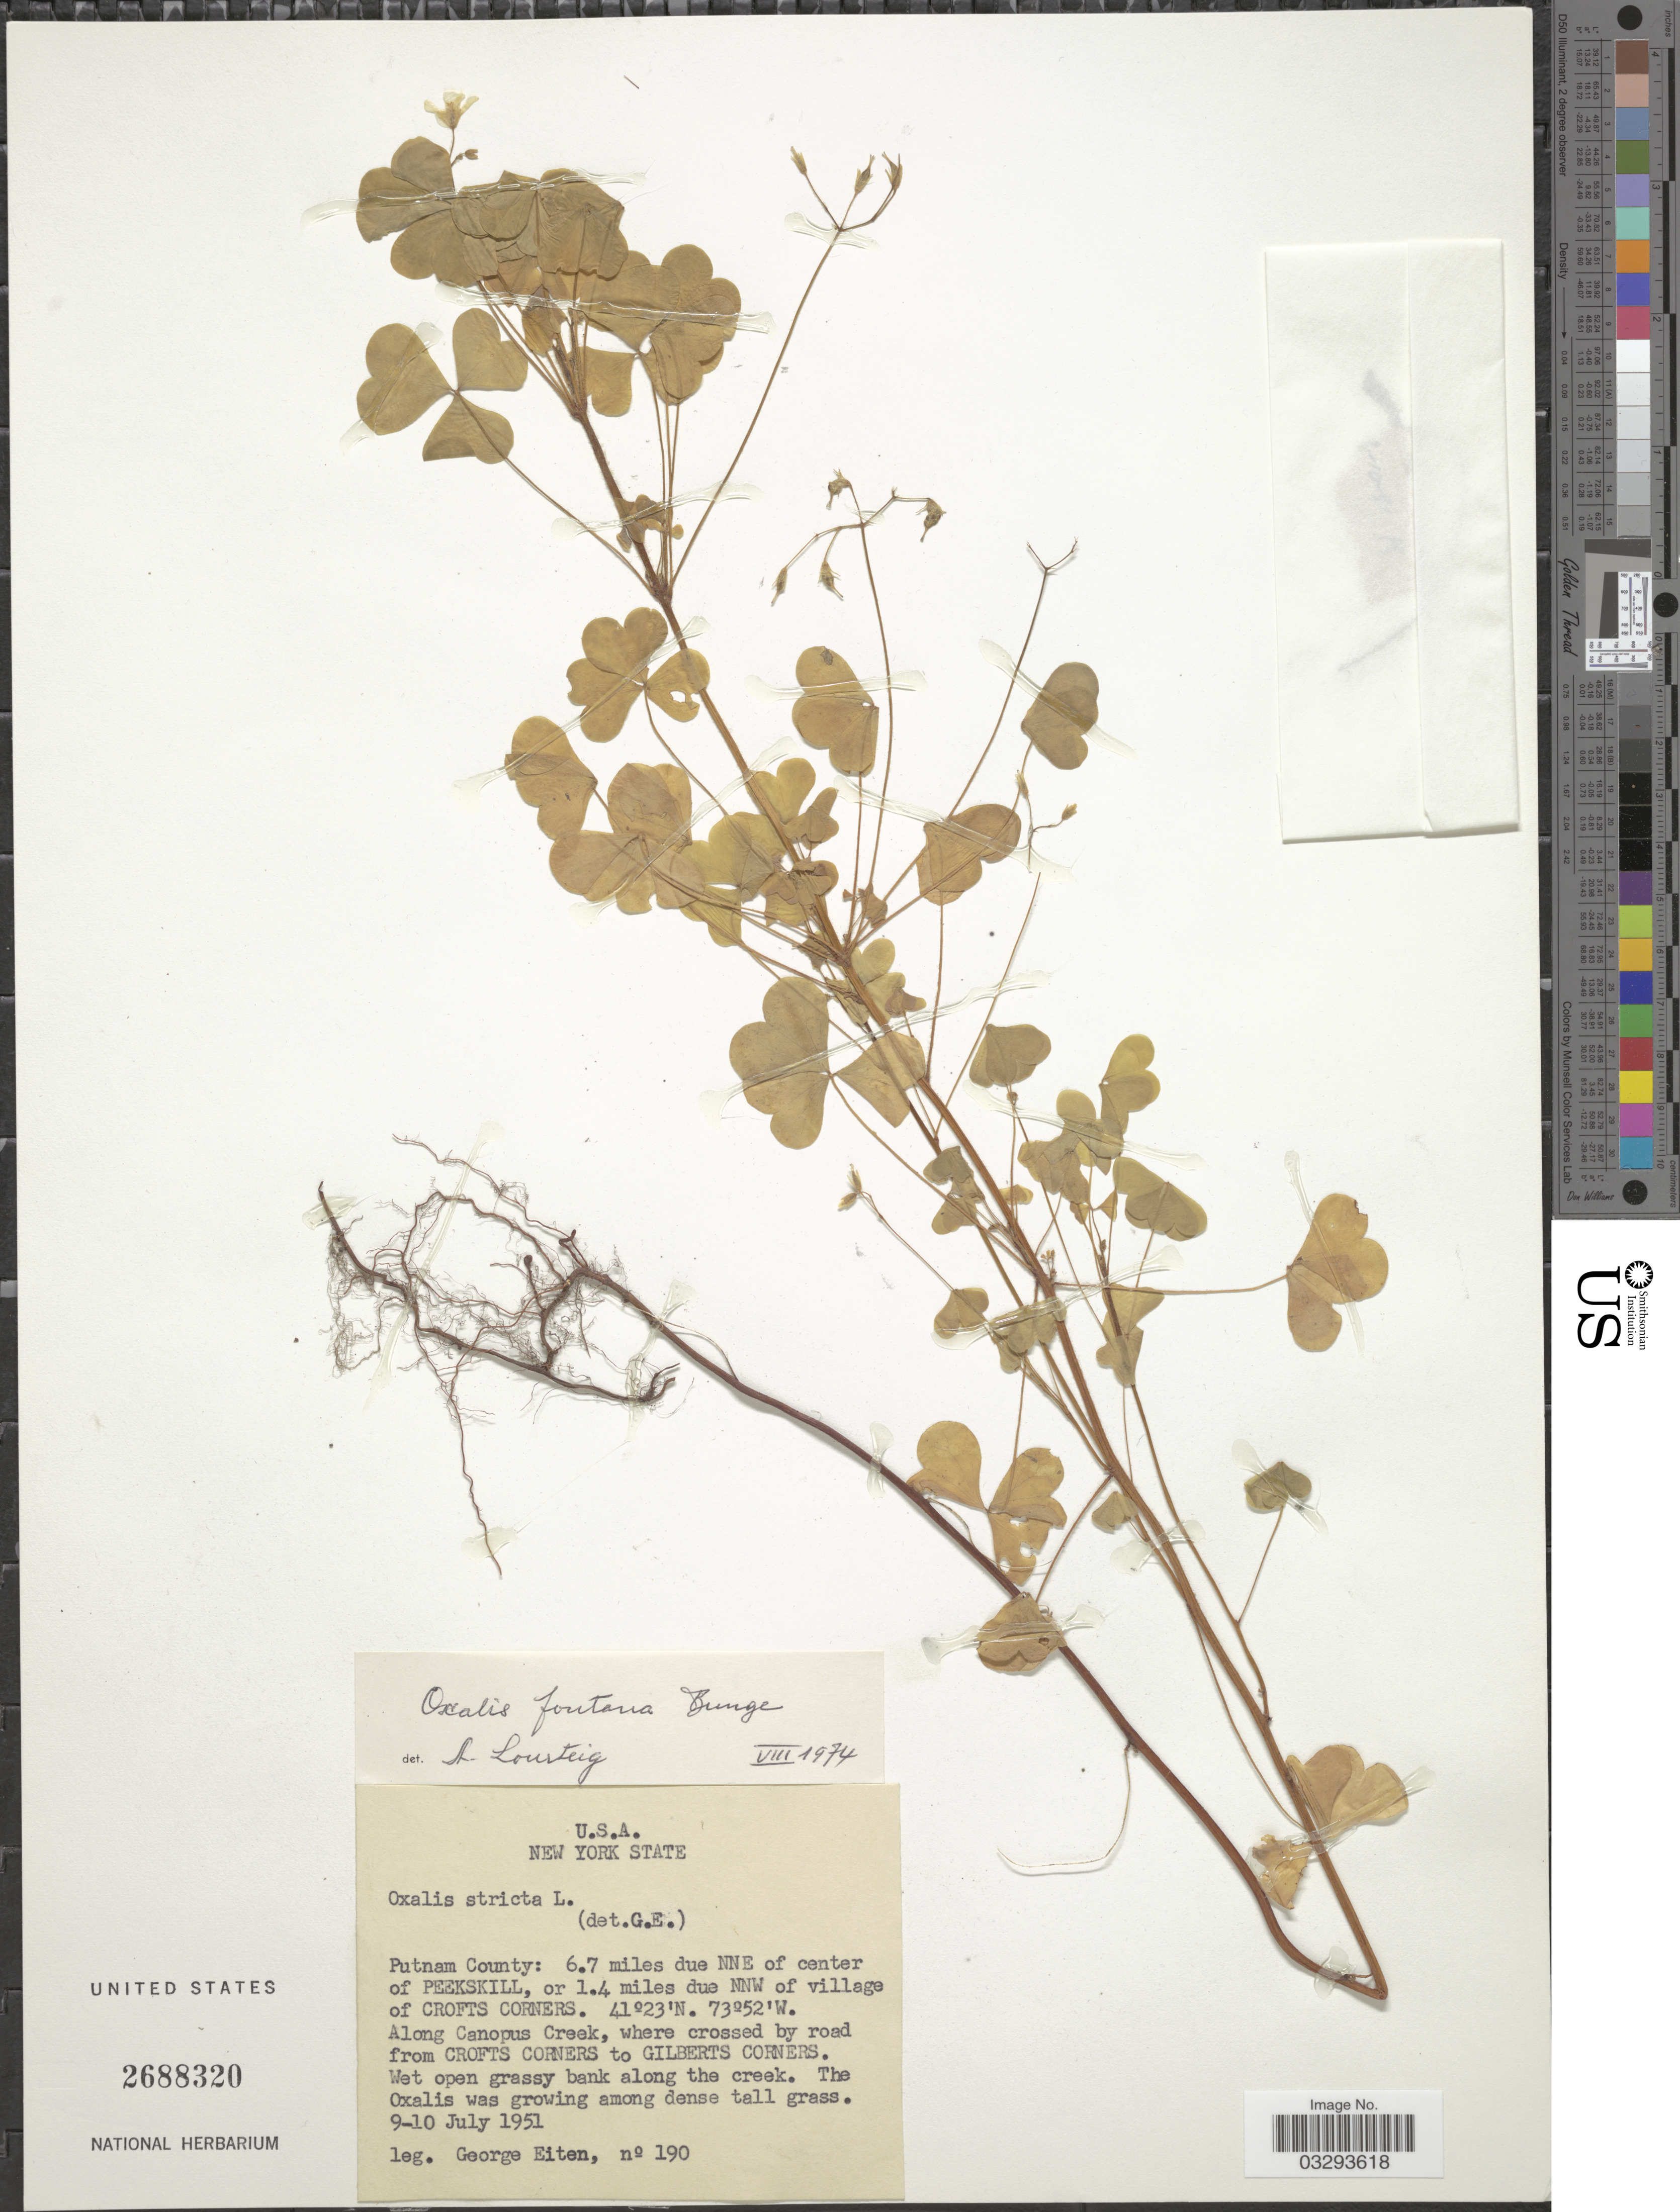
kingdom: Plantae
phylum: Tracheophyta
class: Magnoliopsida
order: Oxalidales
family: Oxalidaceae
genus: Oxalis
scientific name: Oxalis fontana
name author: Bunge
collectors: G. Eiten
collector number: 190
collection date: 1951-07-09/1951-07-10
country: United States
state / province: New York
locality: Putnam County: 6.7 miles due NNE of center of Peekskill, or 1.4 miles due NNW of village of Crofts Corners. Along Canopus Creek, where crossed by road from Crofts Corners to Gilberts Corners.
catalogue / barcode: US 2688320